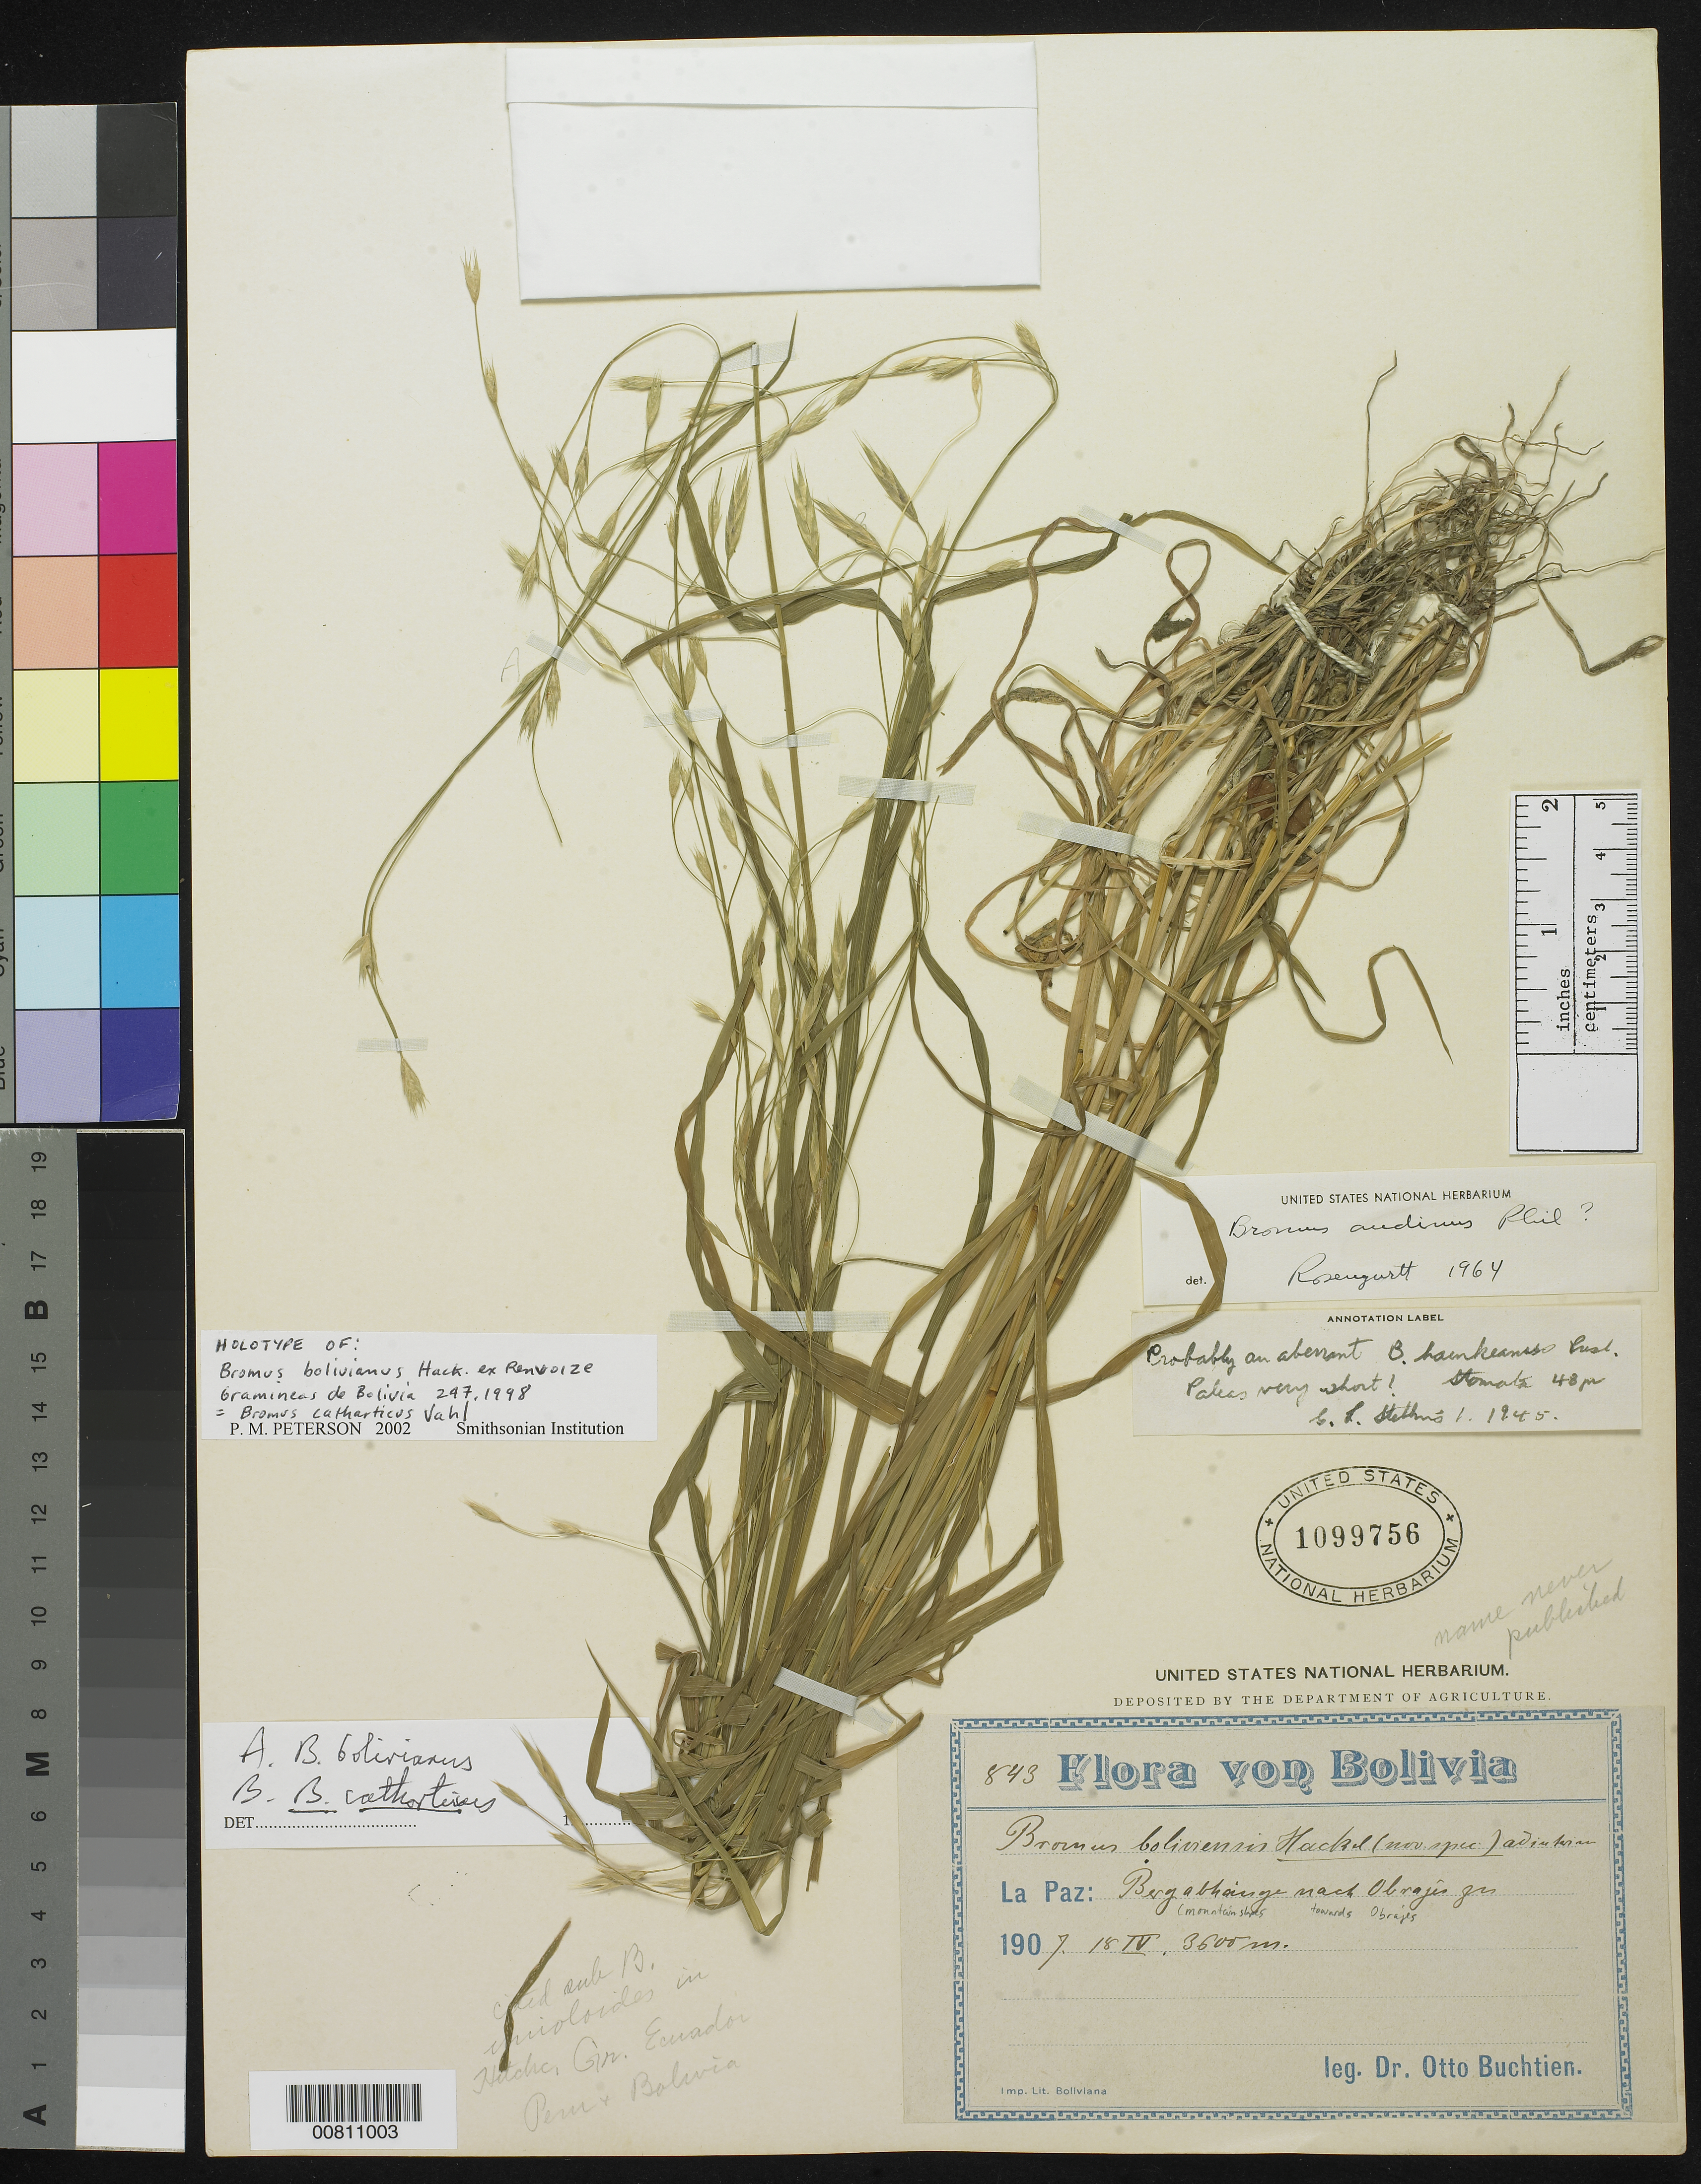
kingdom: Plantae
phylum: Tracheophyta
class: Liliopsida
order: Poales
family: Poaceae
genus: Bromus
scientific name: Bromus bolivianus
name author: Hack. ex Renvoize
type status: Holotype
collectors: O. Buchtien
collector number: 843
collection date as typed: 18 Apr 1907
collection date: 1907-04-18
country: Bolivia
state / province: La Paz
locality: La Paz: Bergabhainge nach Obrajes [mountain slopes towards Obrajes].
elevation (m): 3600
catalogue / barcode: US 1099756